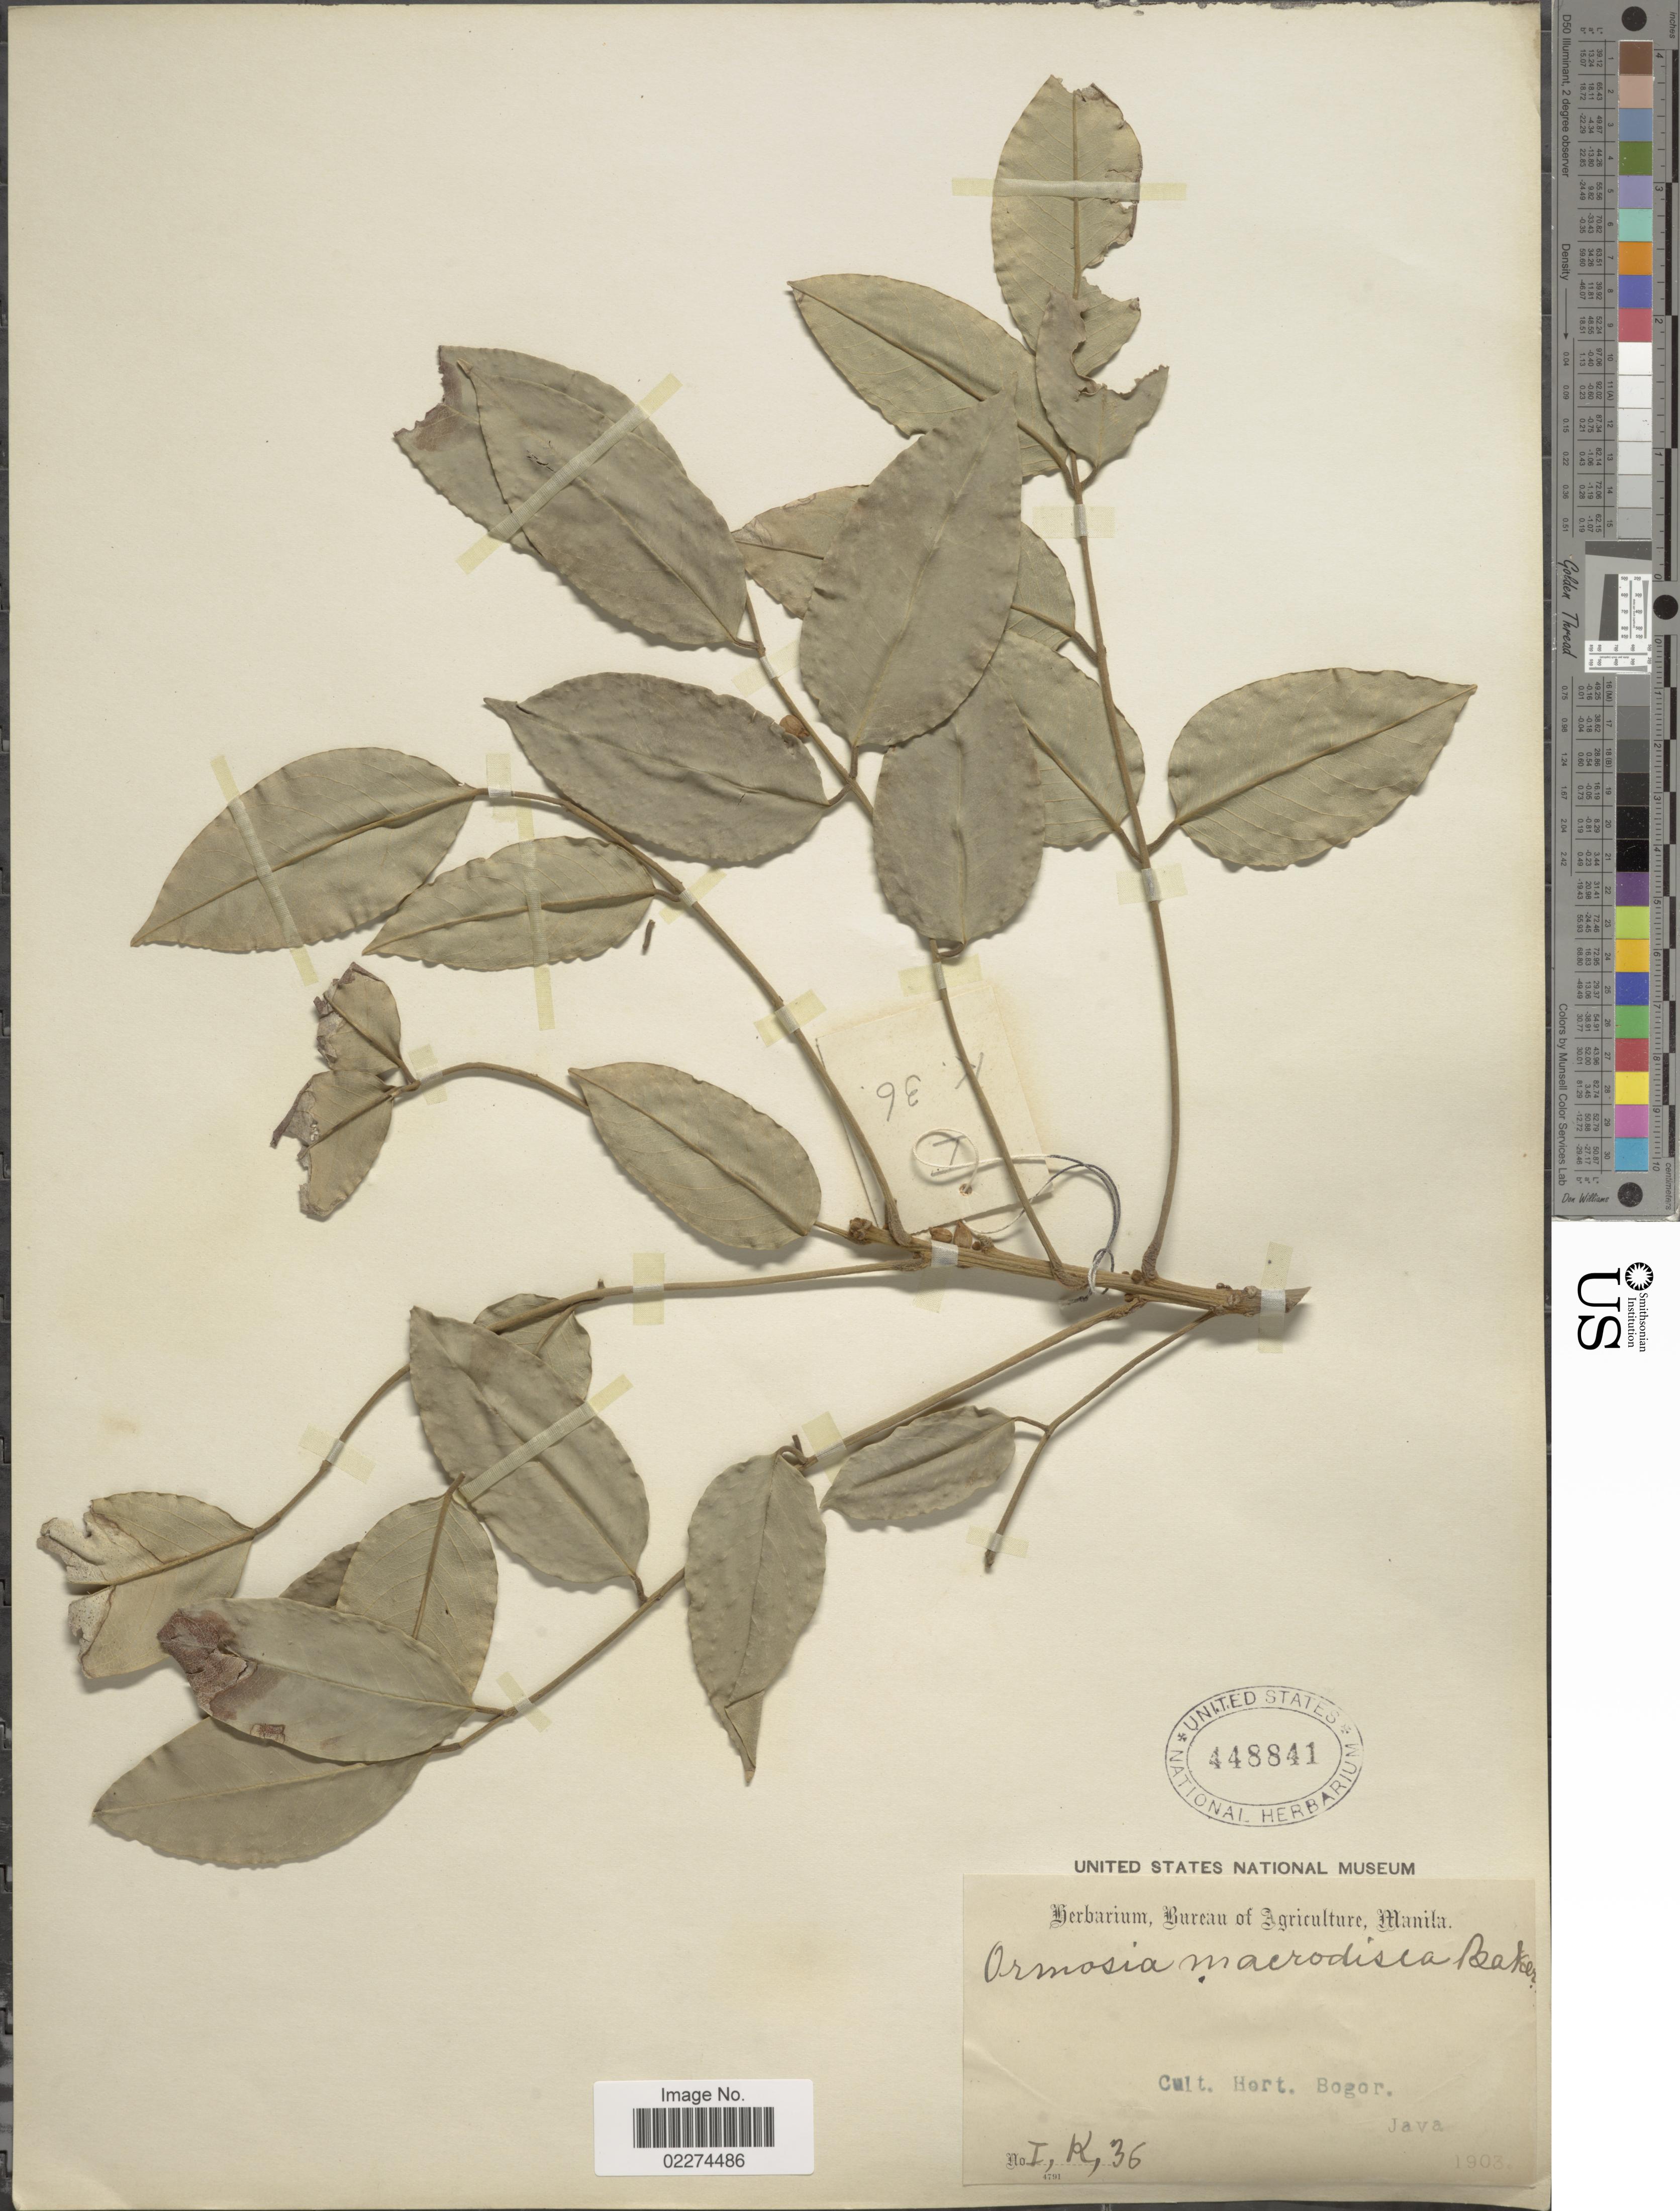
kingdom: Plantae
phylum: Tracheophyta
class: Magnoliopsida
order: Fabales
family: Fabaceae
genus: Ormosia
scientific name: Ormosia macrodisca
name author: Baker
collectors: Cult. Hort. Bogor.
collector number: I.K. 36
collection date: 1903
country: Indonesia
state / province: Java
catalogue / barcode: US 448841